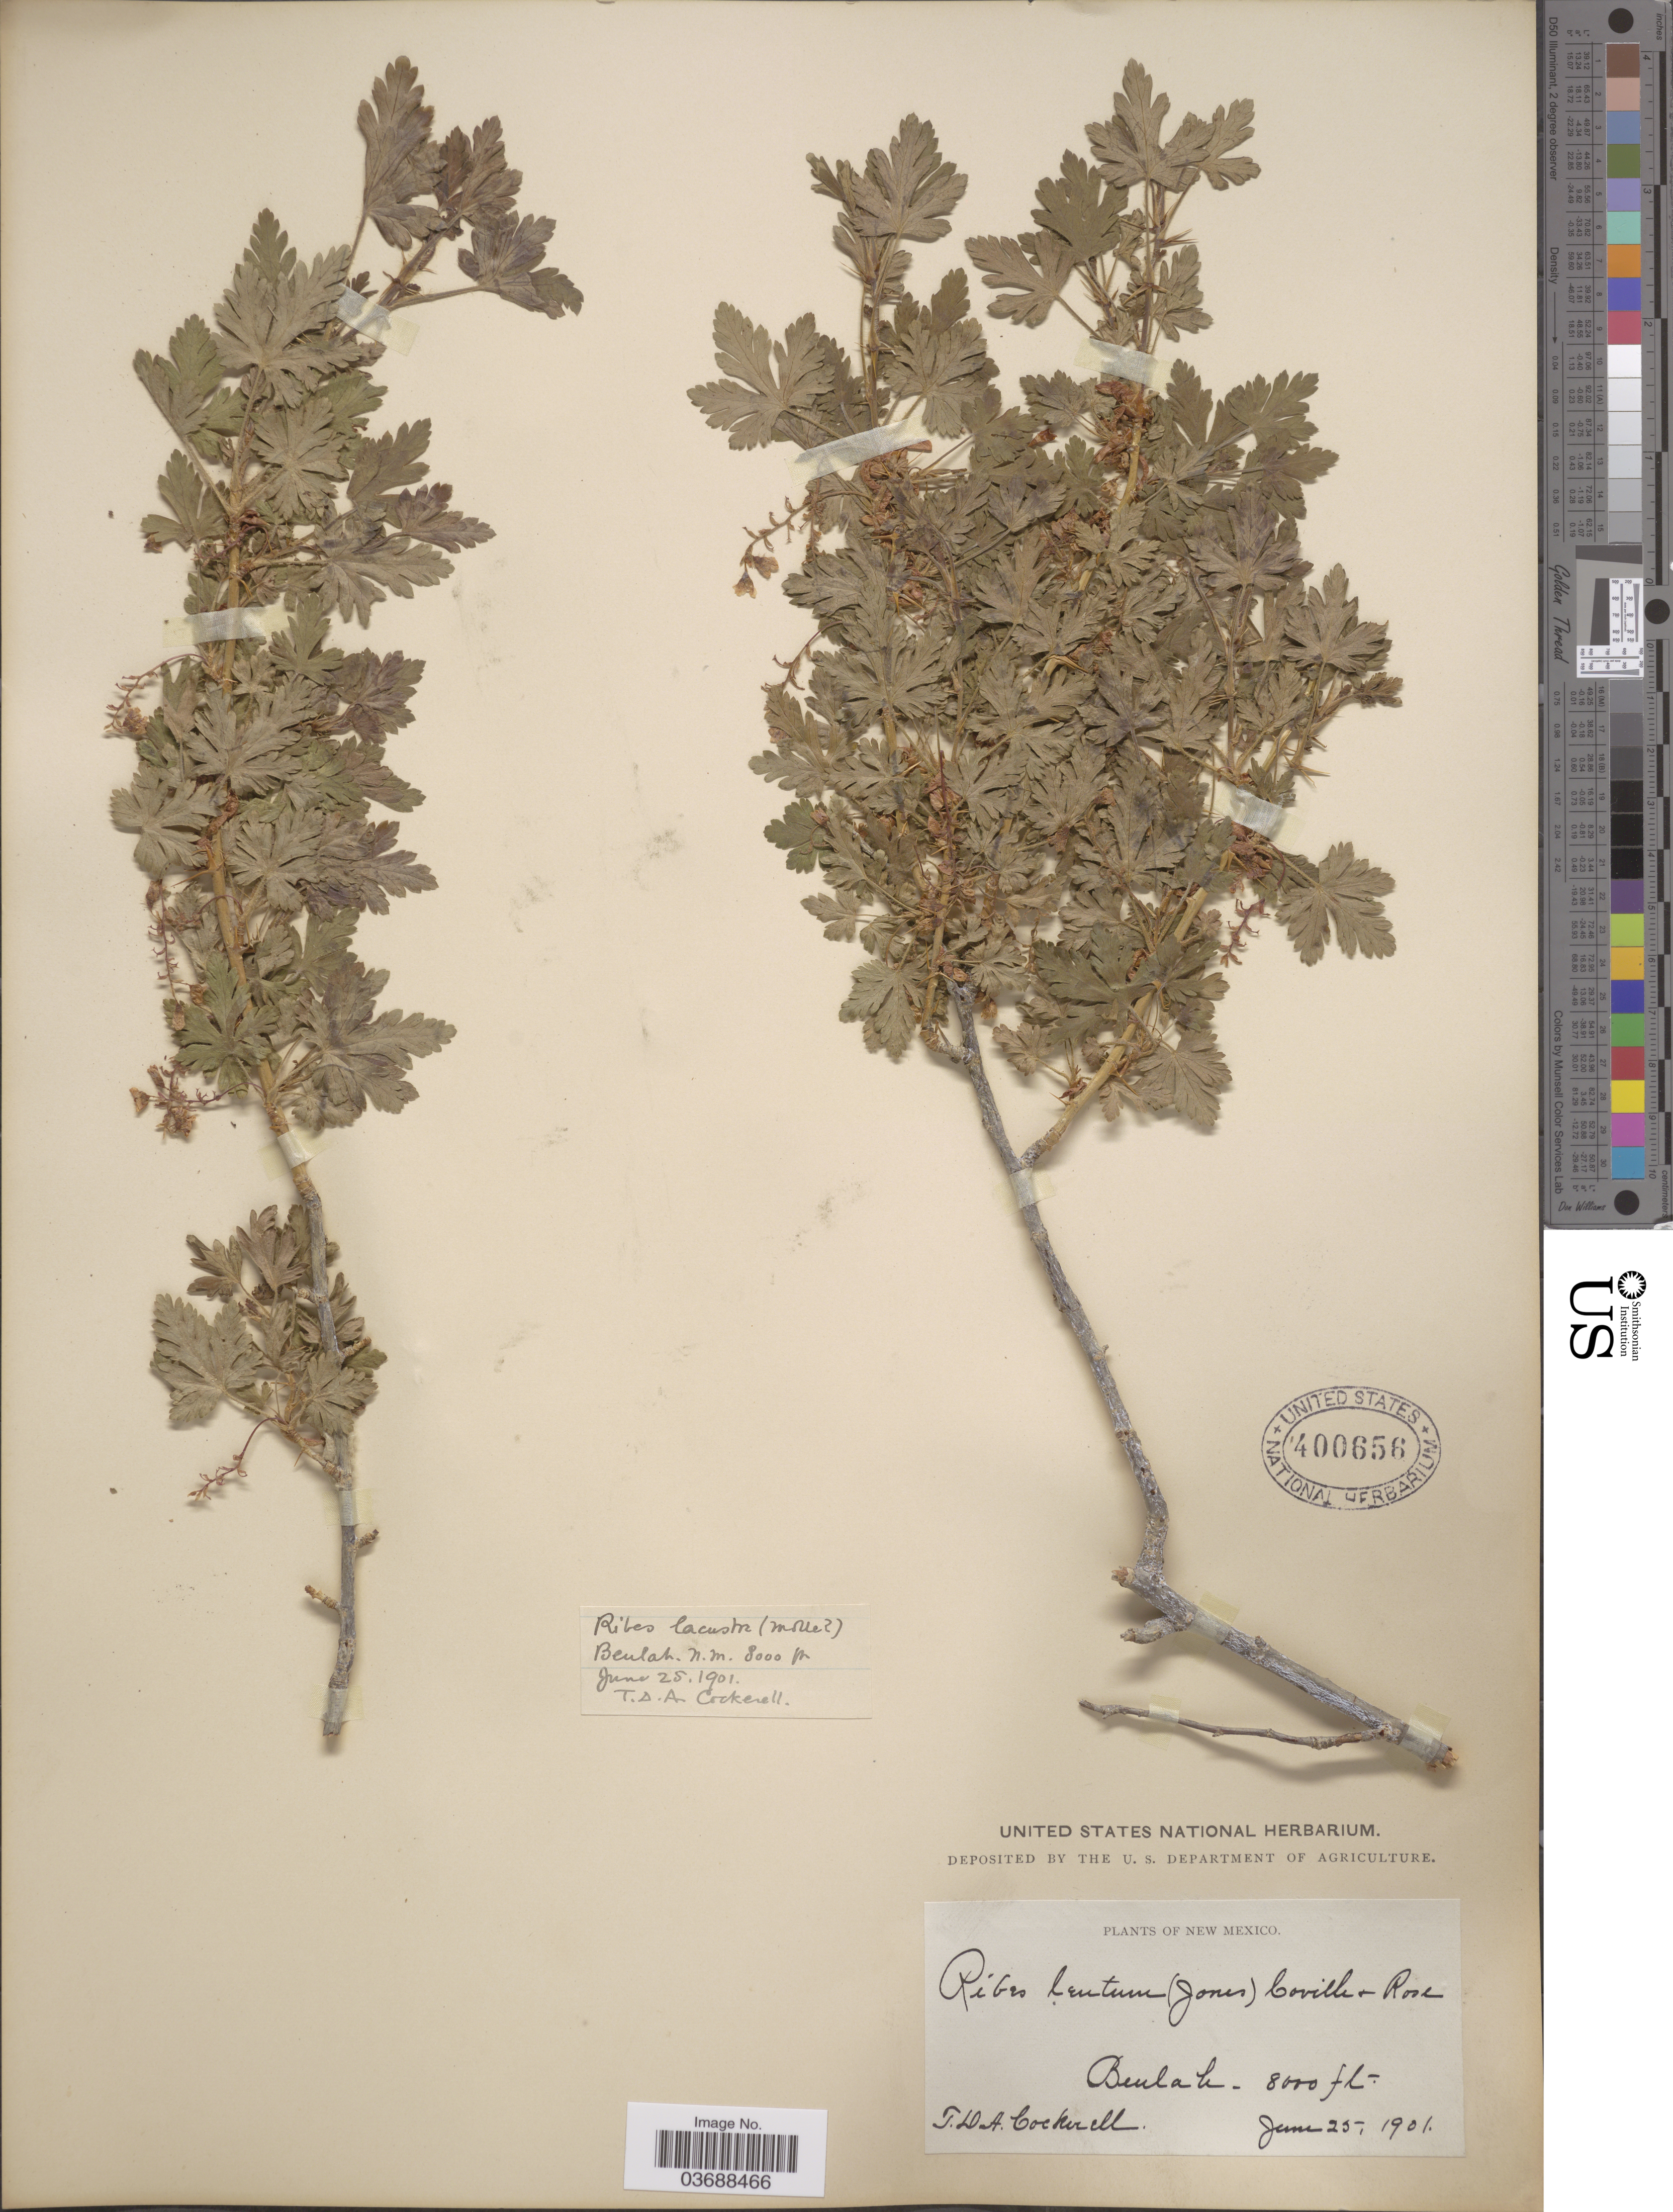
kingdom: Plantae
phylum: Tracheophyta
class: Magnoliopsida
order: Saxifragales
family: Grossulariaceae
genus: Ribes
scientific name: Ribes montigenum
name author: McClatchie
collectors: T. Cockerell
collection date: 1901-06-25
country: United States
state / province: New Mexico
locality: Beulah.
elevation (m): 2438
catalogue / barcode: US 400656